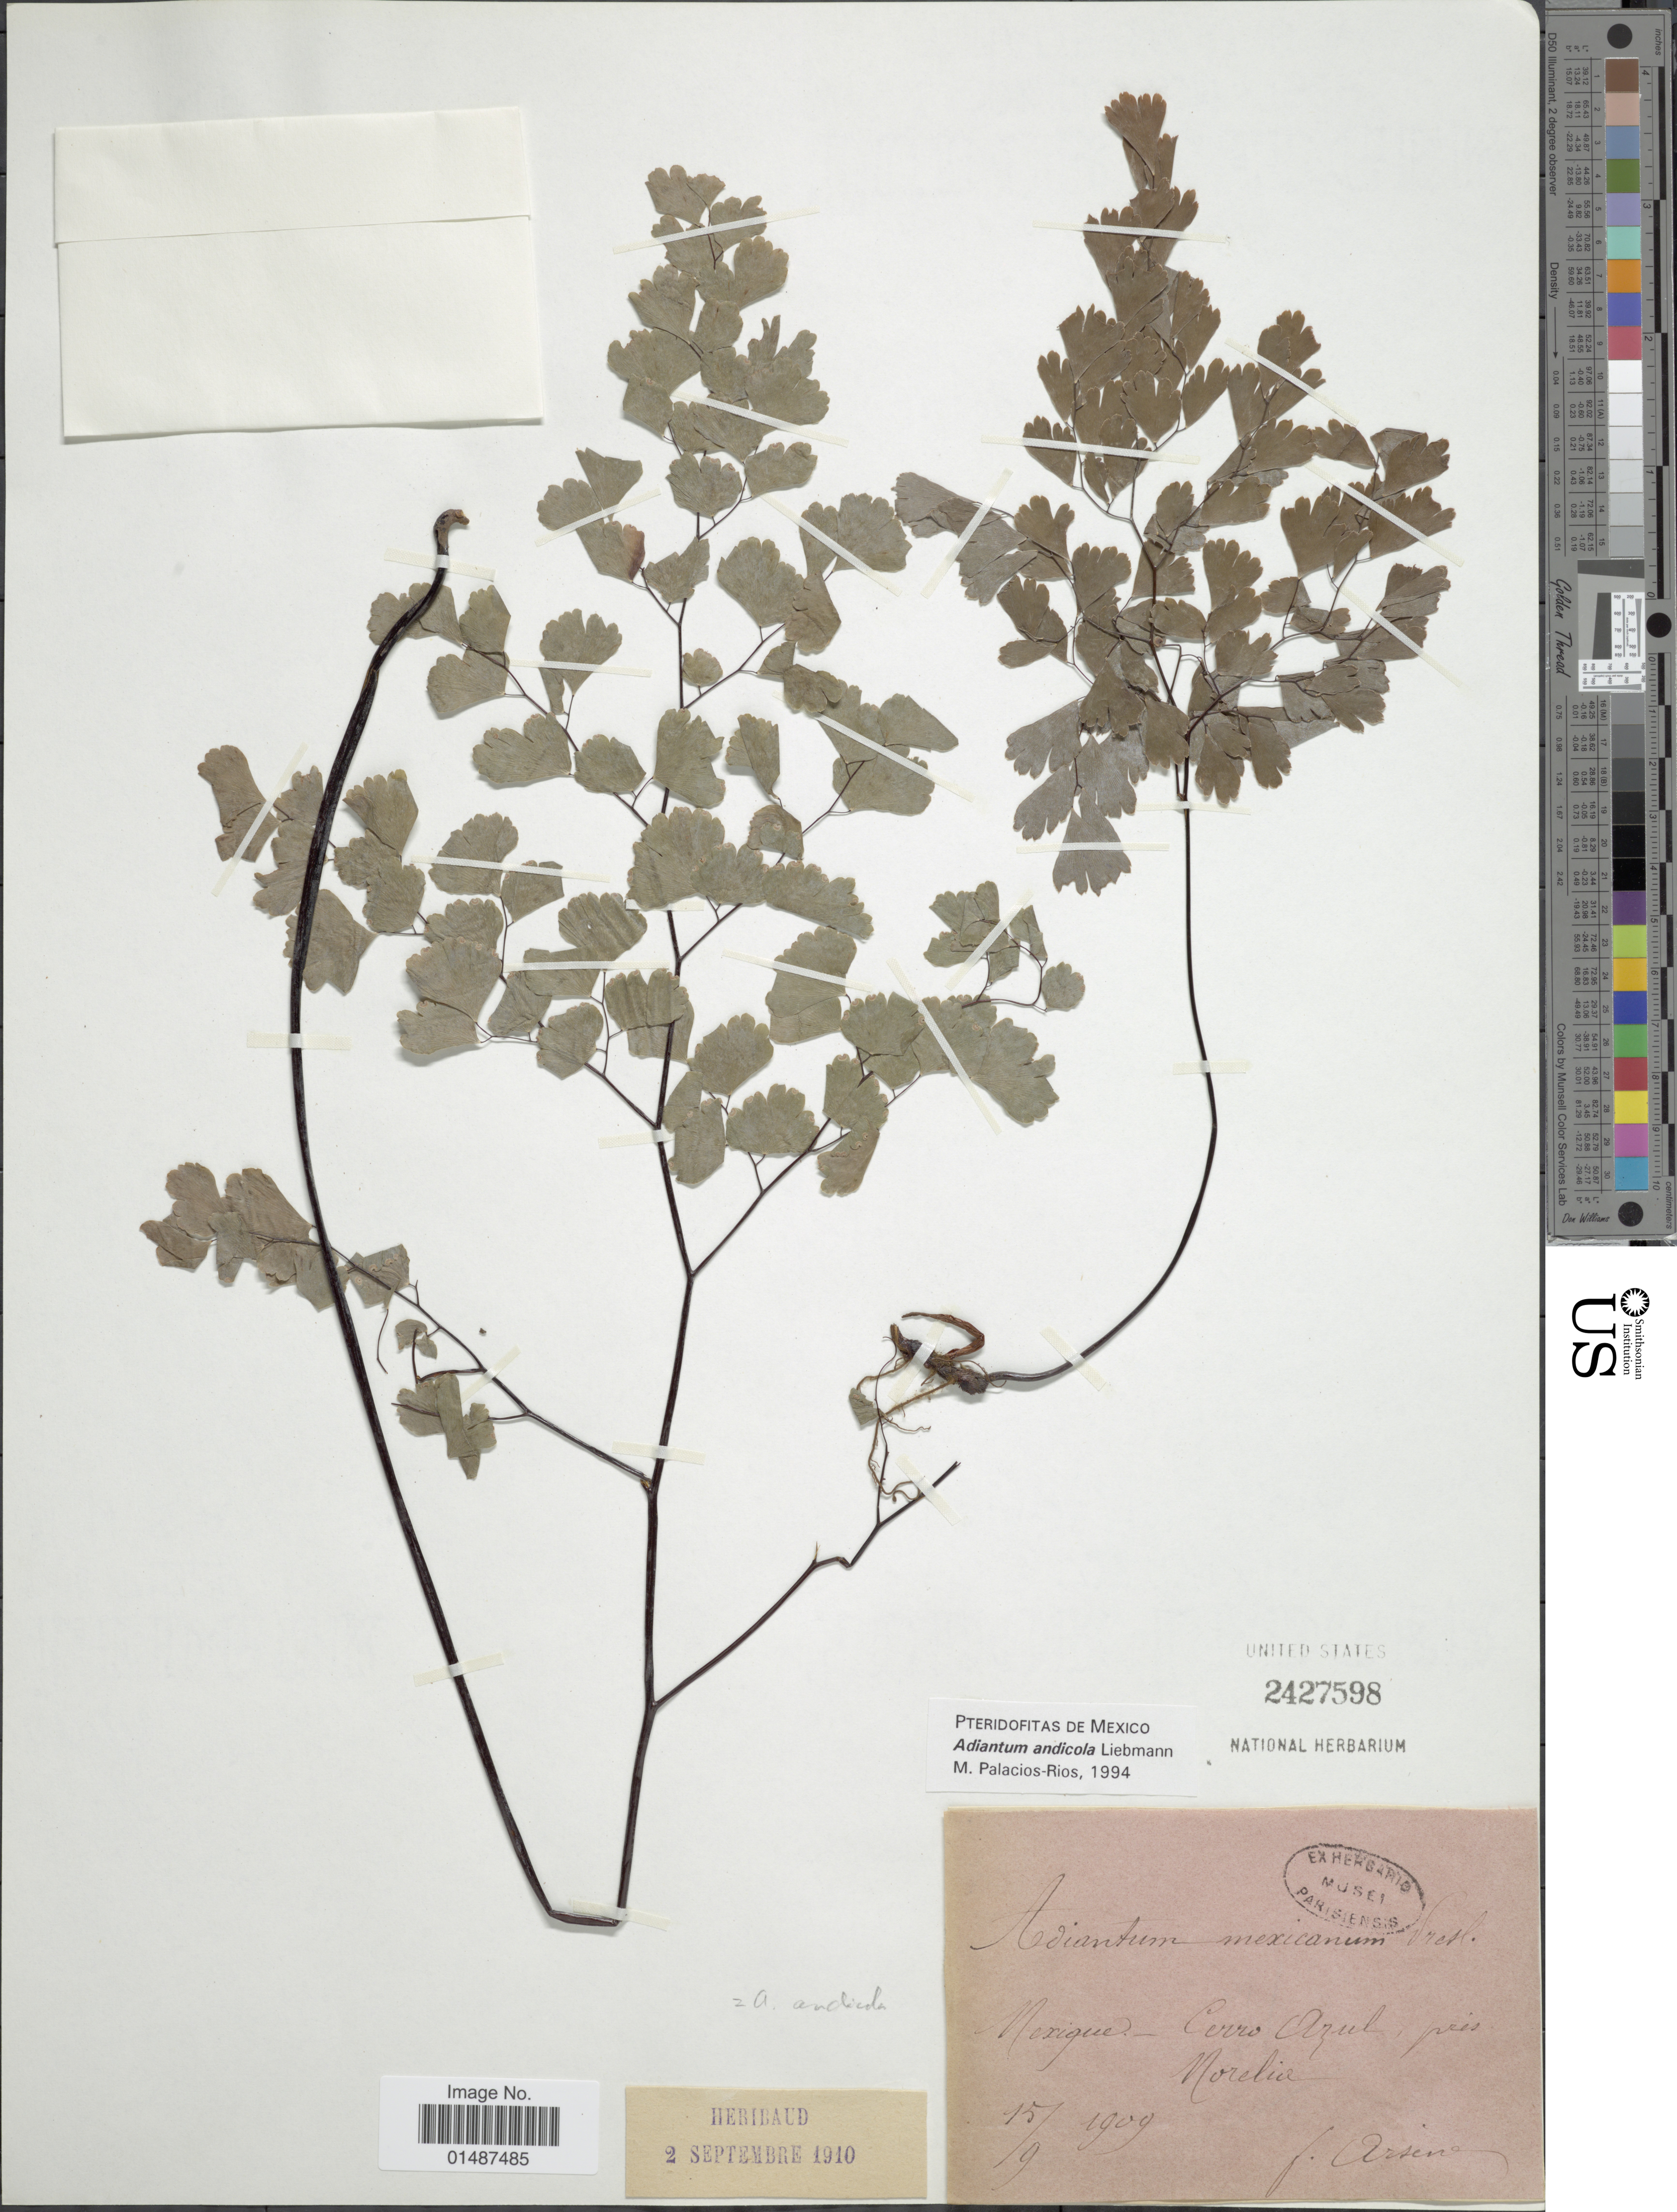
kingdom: Plantae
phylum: Tracheophyta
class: Polypodiopsida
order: Polypodiales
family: Pteridaceae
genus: Adiantum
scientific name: Adiantum andicola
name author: Liebm.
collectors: F. Arsène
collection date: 1909-09-19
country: Mexico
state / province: Michoacán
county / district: Morelia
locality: Cerro Azul, près Morelia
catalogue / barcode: US 2427598